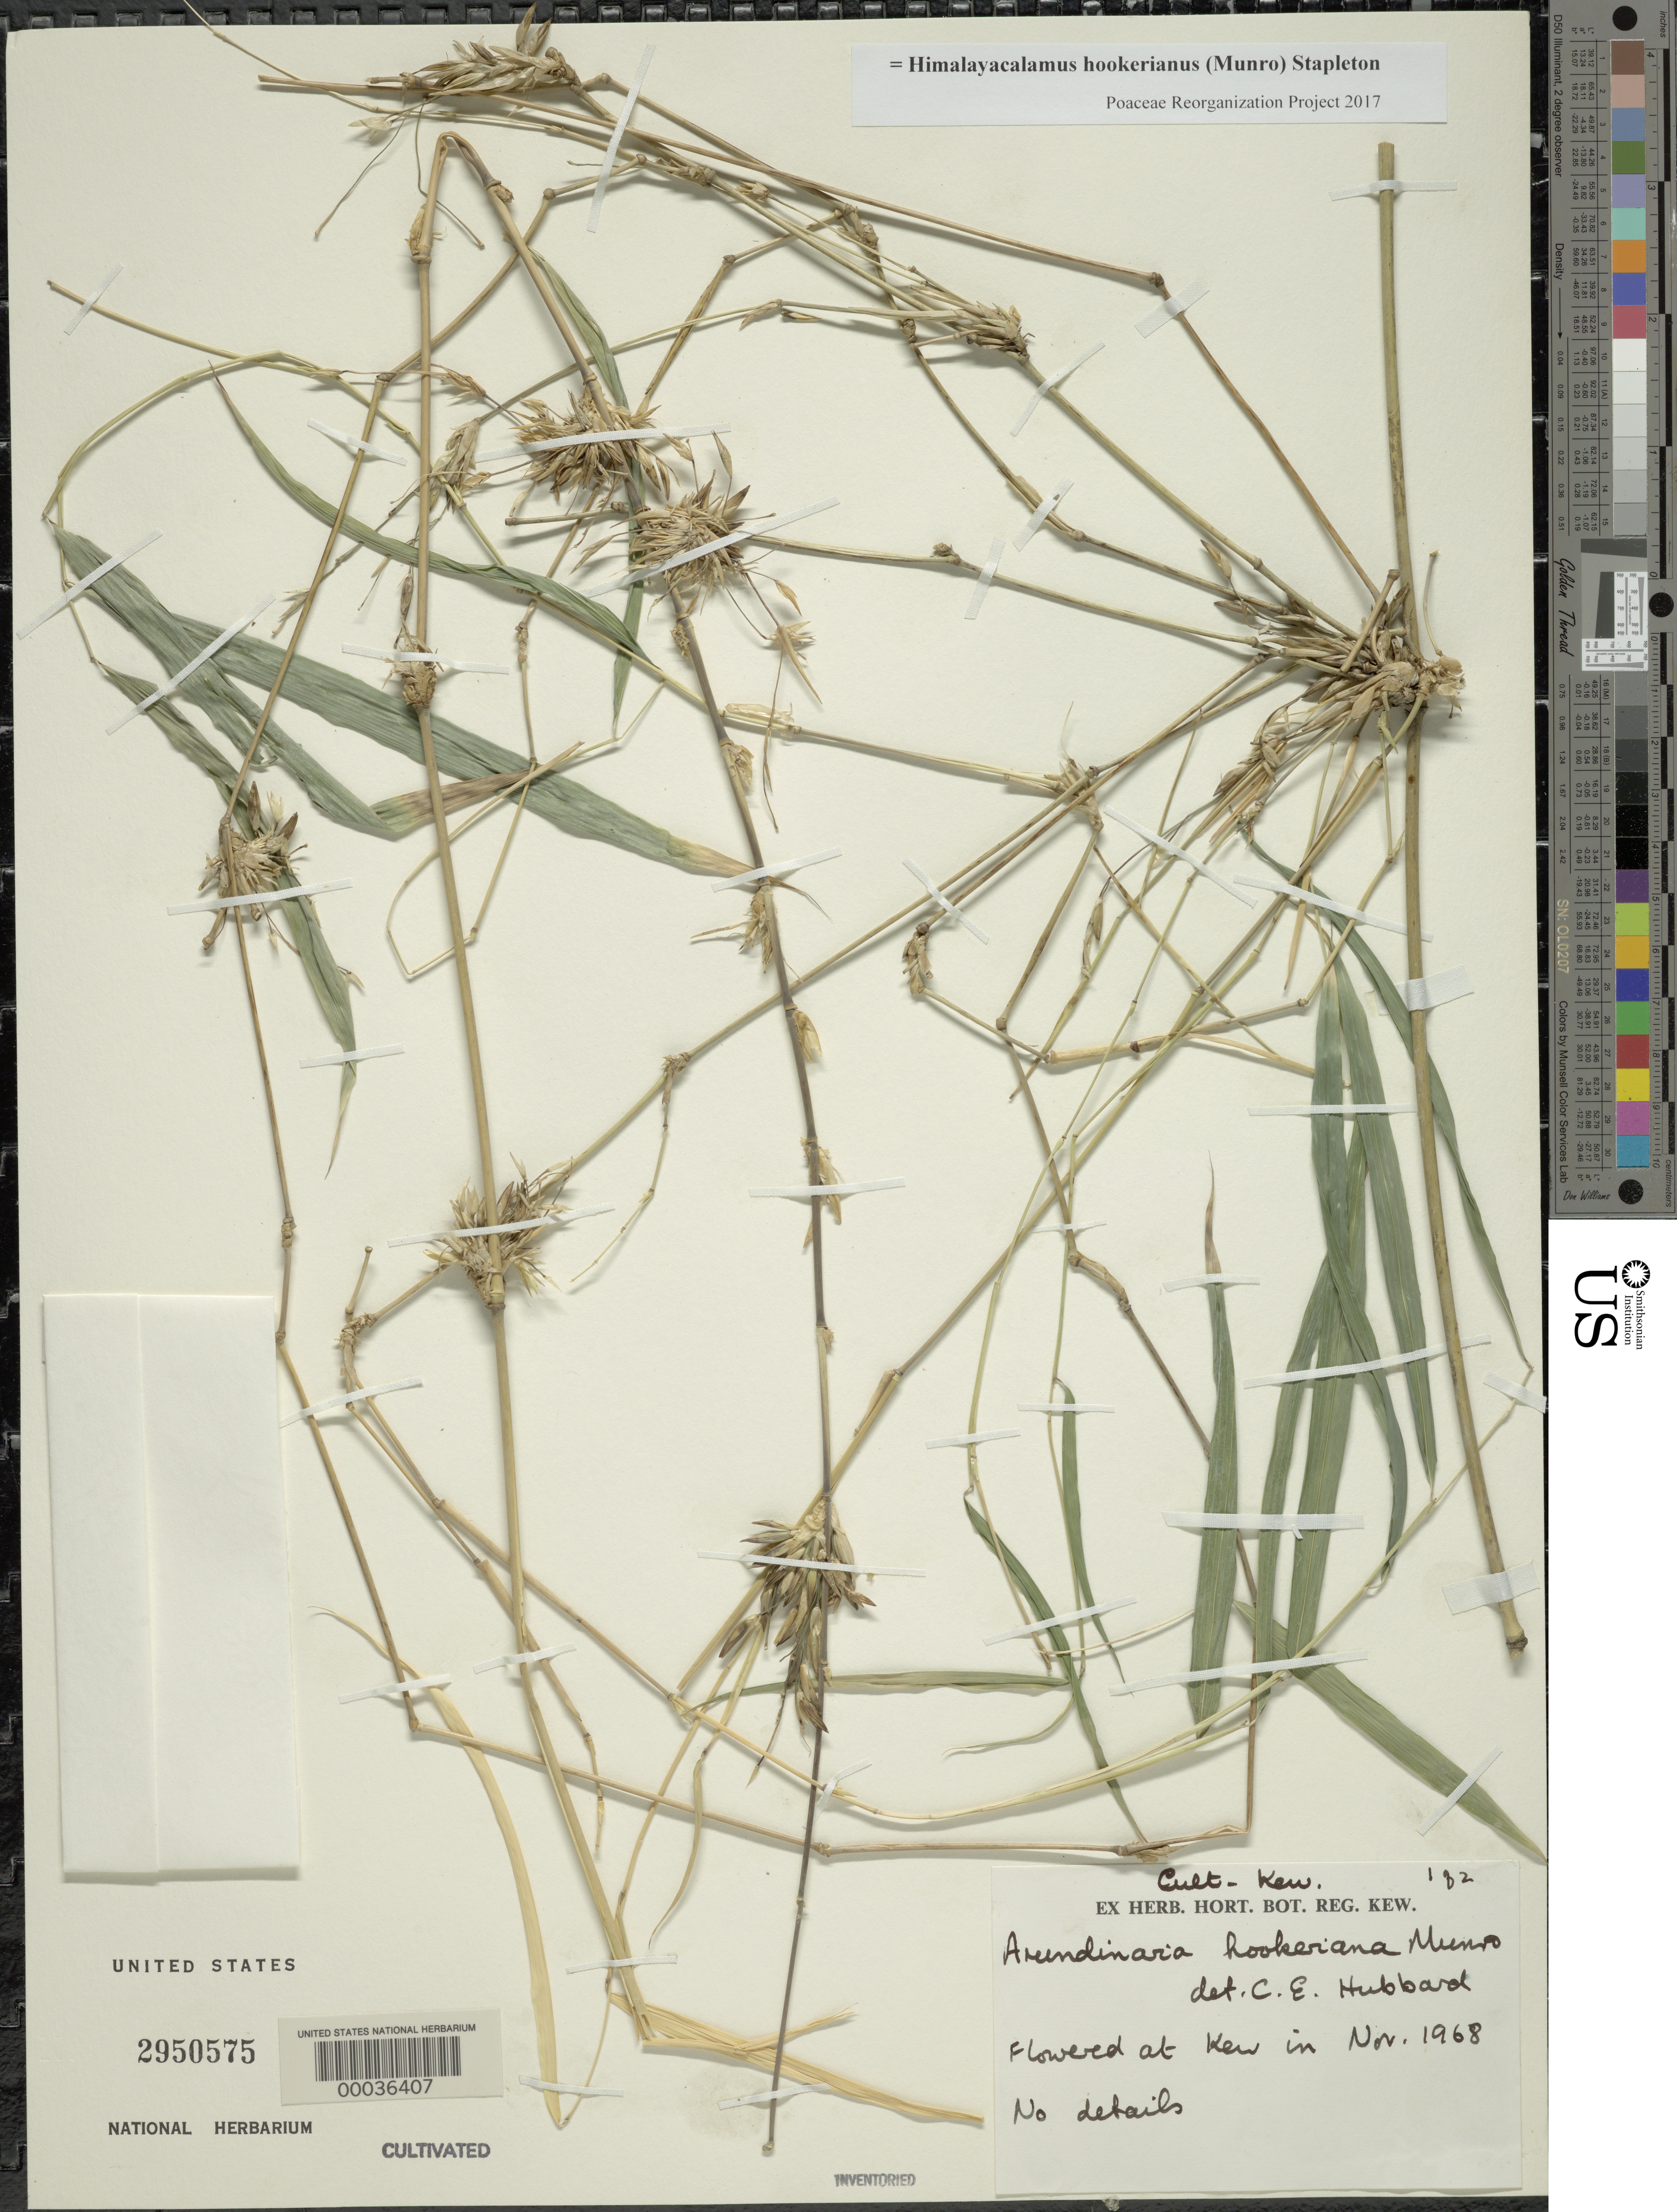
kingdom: Plantae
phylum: Tracheophyta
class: Liliopsida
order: Poales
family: Poaceae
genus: Drepanostachyum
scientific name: Drepanostachyum hookerianum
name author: (Munro) Keng f.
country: United Kingdom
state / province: England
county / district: Surrey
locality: Royal botanic garden, kew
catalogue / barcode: US 2950575